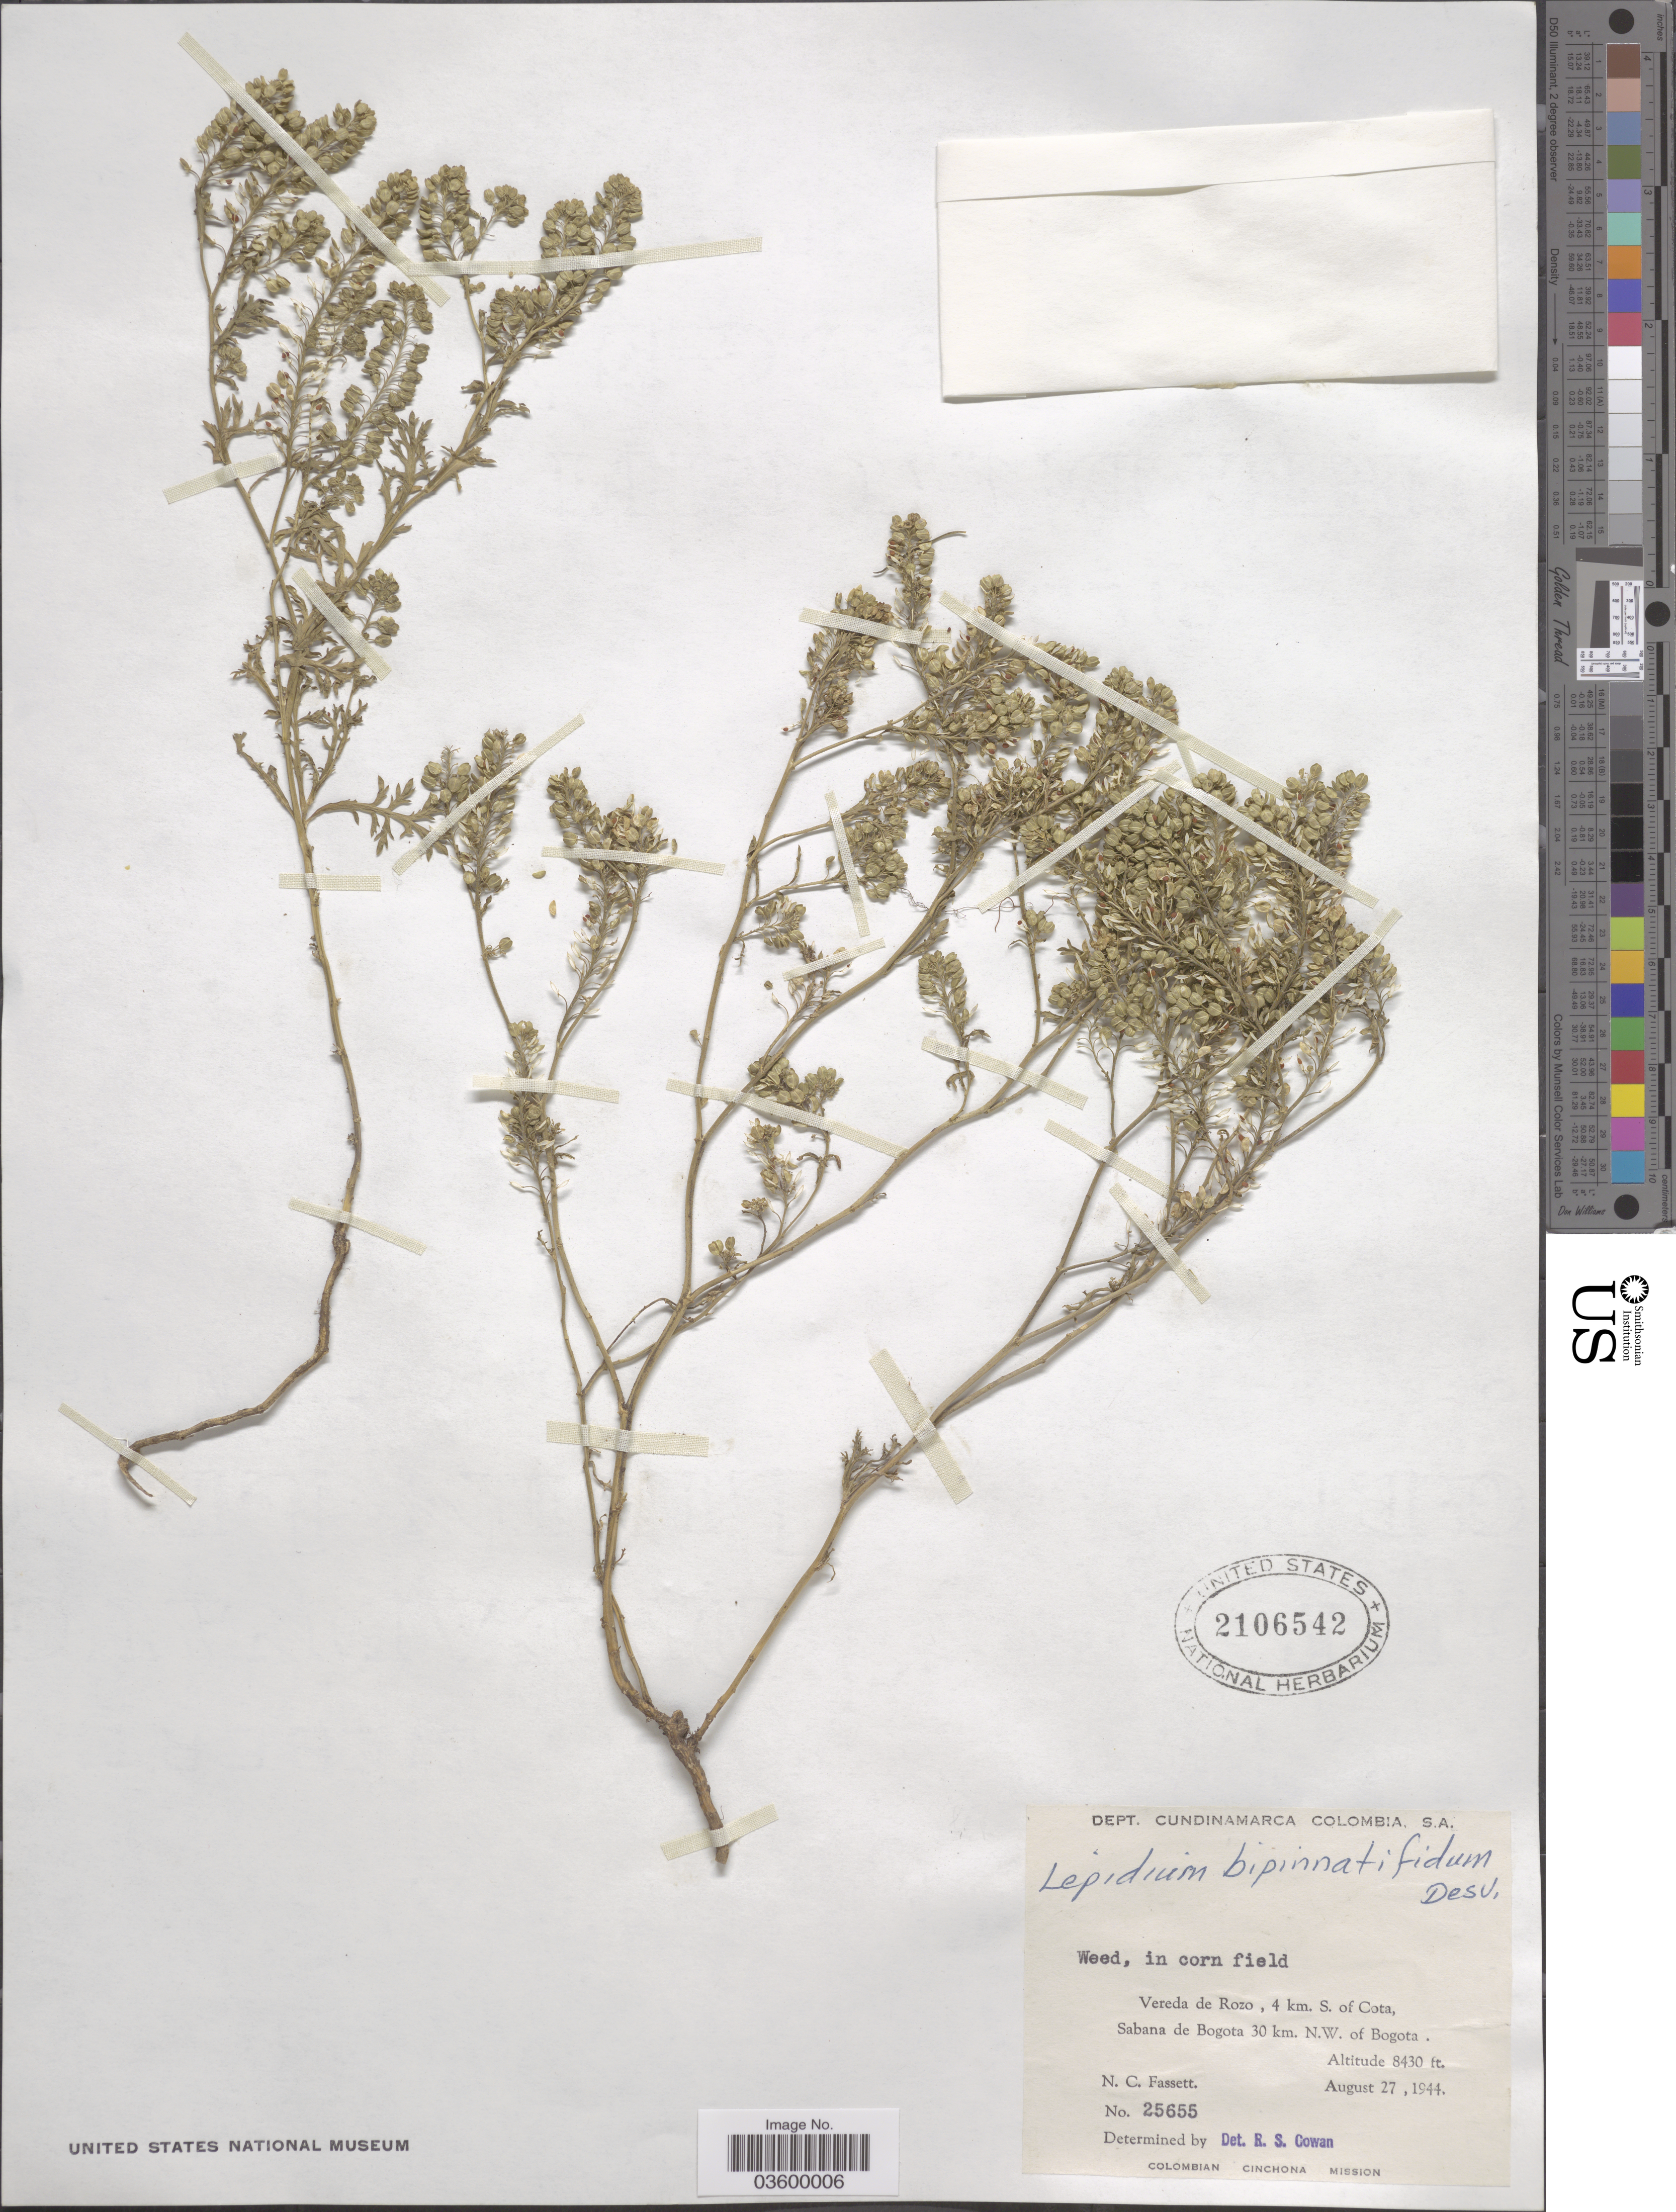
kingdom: Plantae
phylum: Tracheophyta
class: Magnoliopsida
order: Brassicales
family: Brassicaceae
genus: Lepidium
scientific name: Lepidium bipinnatifidum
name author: Desv.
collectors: N. C. Fassett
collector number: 25655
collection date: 1944-08-27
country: Colombia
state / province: Cundinamarca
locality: Dept. Cundinamarca. Vereda de Rozo, 4 km. S. of Cota, Sabana de Bogota 30 km. N. W. of Bogota.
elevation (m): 2569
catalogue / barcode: US 2106542